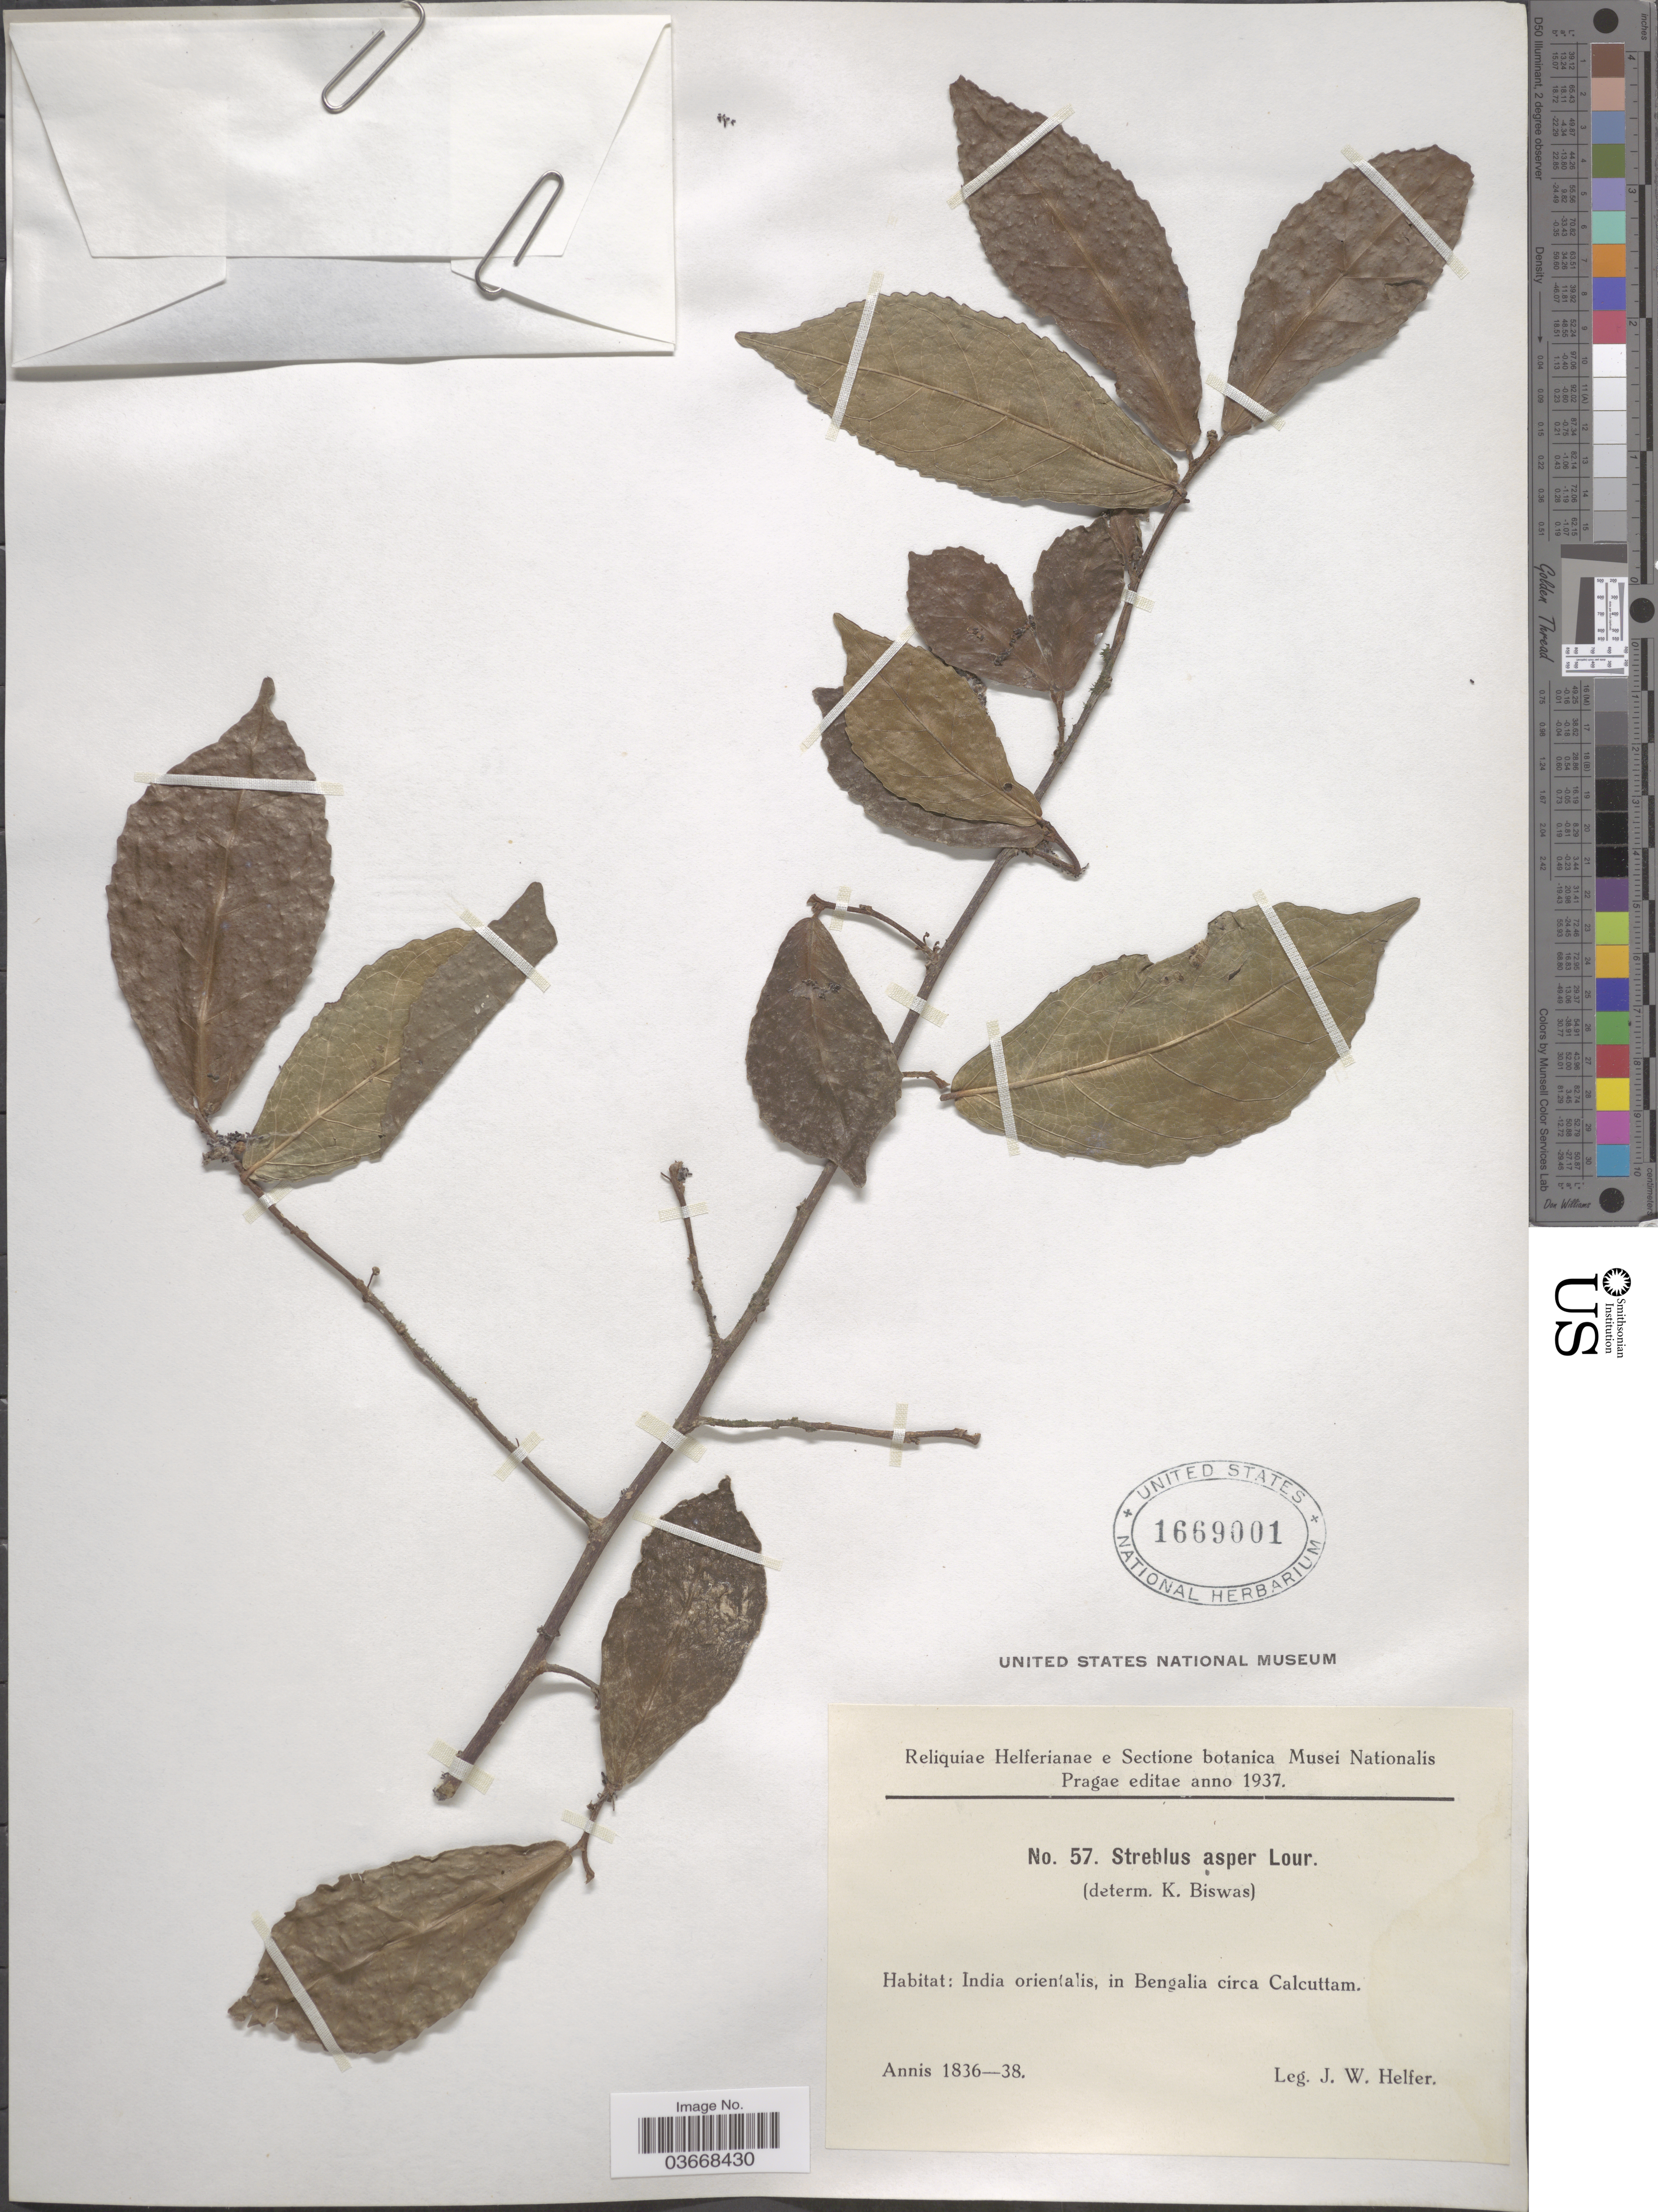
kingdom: Plantae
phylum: Tracheophyta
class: Magnoliopsida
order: Rosales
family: Moraceae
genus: Streblus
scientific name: Streblus asper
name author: Lour.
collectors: J. W. Helfer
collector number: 57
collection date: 1836/1838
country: India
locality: India orientalis, in Bengalia circa Calcuttam.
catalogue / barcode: US 1669001